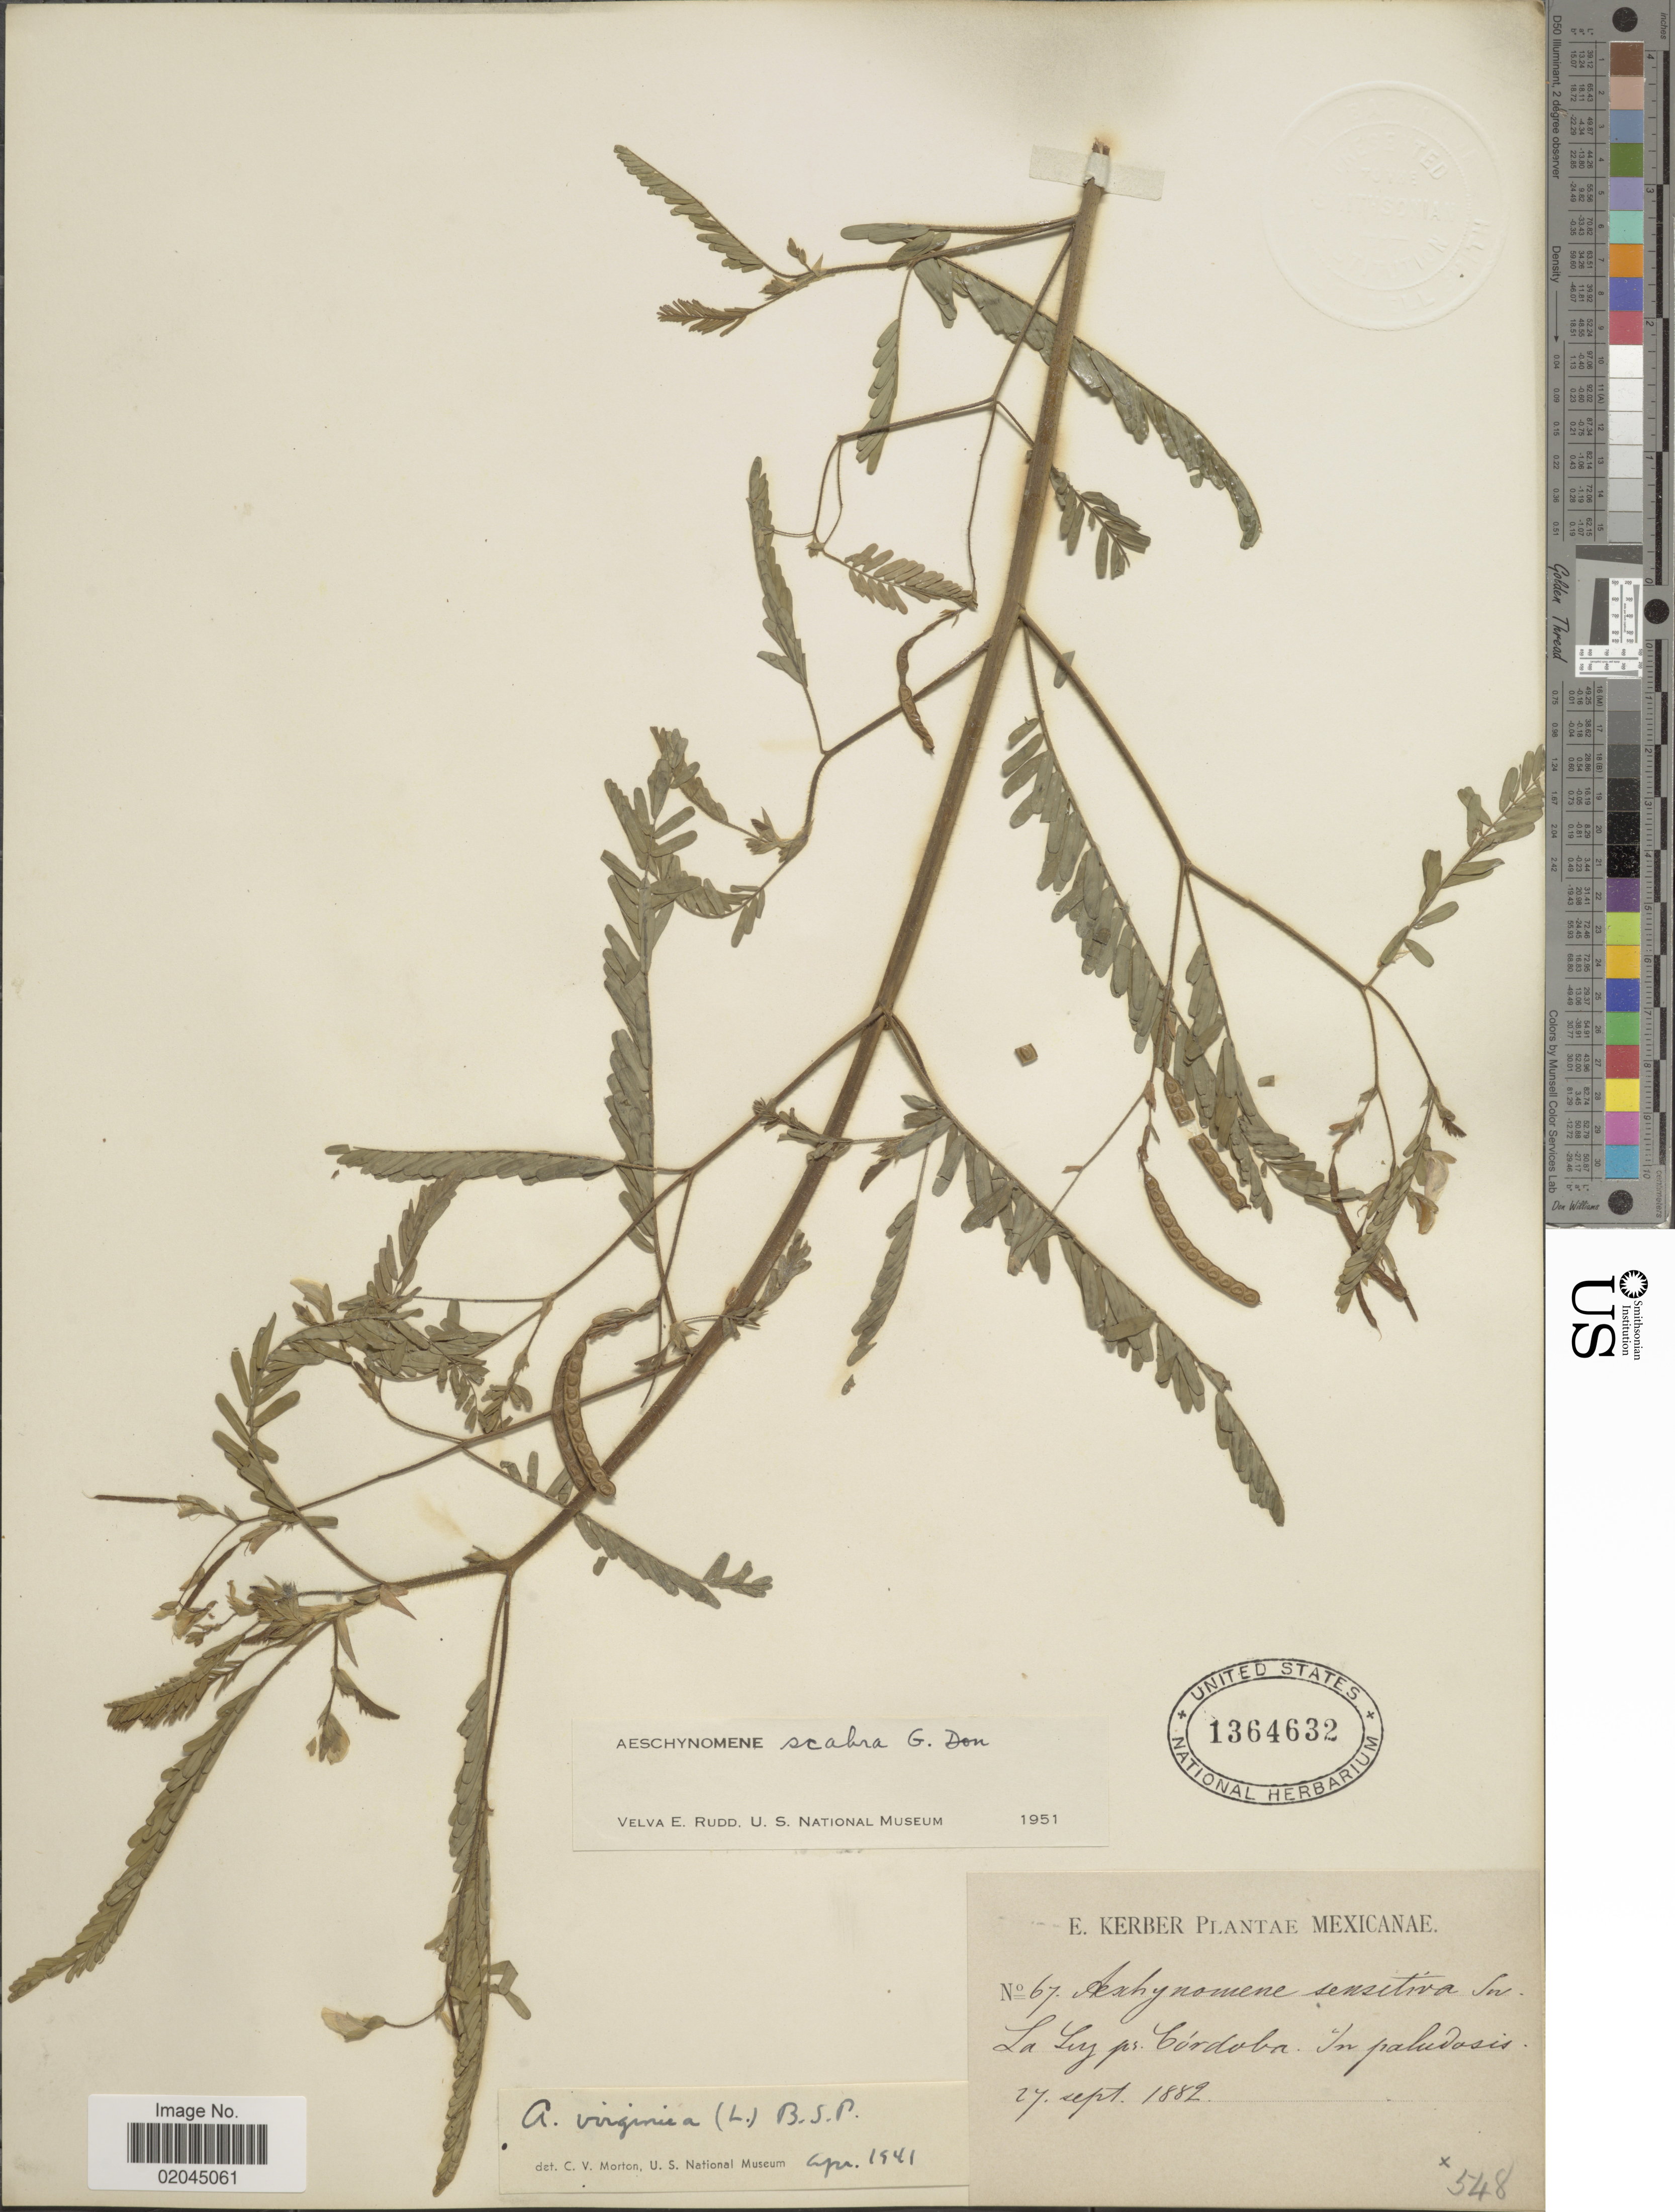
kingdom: Plantae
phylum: Tracheophyta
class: Magnoliopsida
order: Fabales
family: Fabaceae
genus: Aeschynomene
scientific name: Aeschynomene scabra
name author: G. Don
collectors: E. Kerber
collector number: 67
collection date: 1882-09-27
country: Mexico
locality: La Ly pr. Cordoba, In paludosis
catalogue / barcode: US 1364632